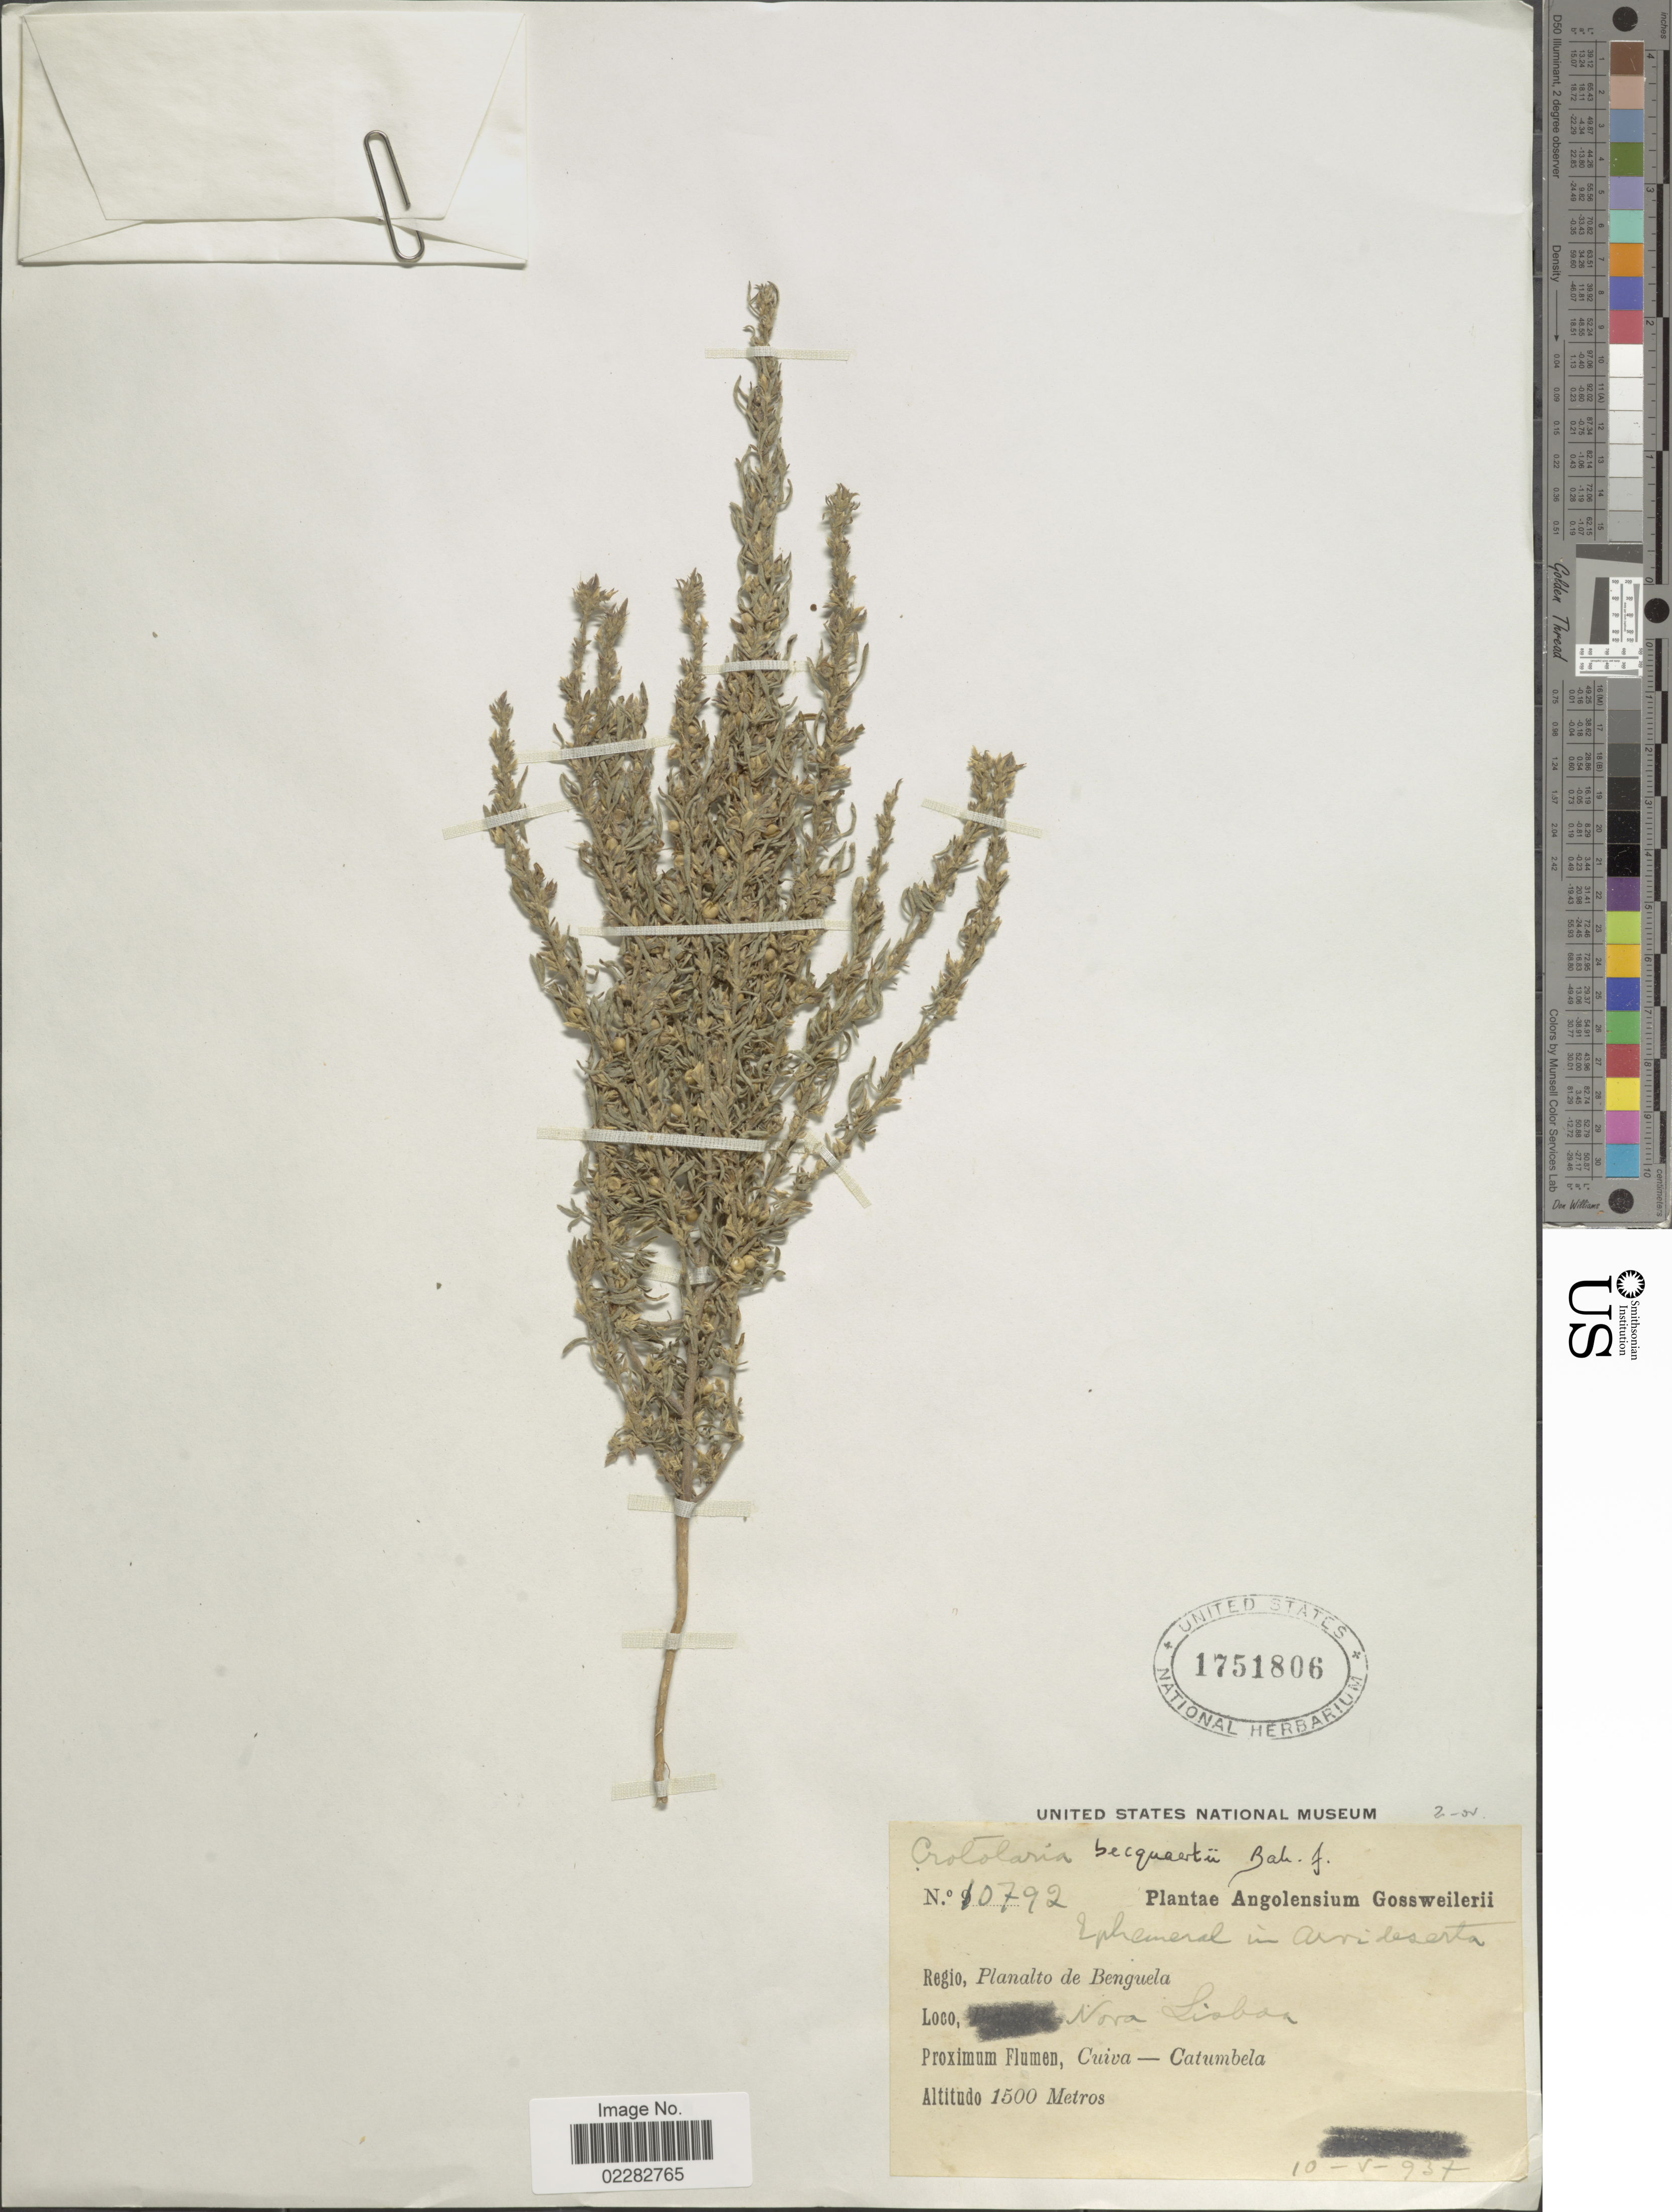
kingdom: Plantae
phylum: Tracheophyta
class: Magnoliopsida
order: Fabales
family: Fabaceae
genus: Crotalaria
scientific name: Crotalaria becquetii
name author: Baker f. ex Wilczek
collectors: -. Gossweiler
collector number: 10792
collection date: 1937-10-10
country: Angola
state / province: Benguela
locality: Plantae Angolensium, Planalto de Benguela, Nova Lisboa.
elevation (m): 1500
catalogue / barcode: US 1751806